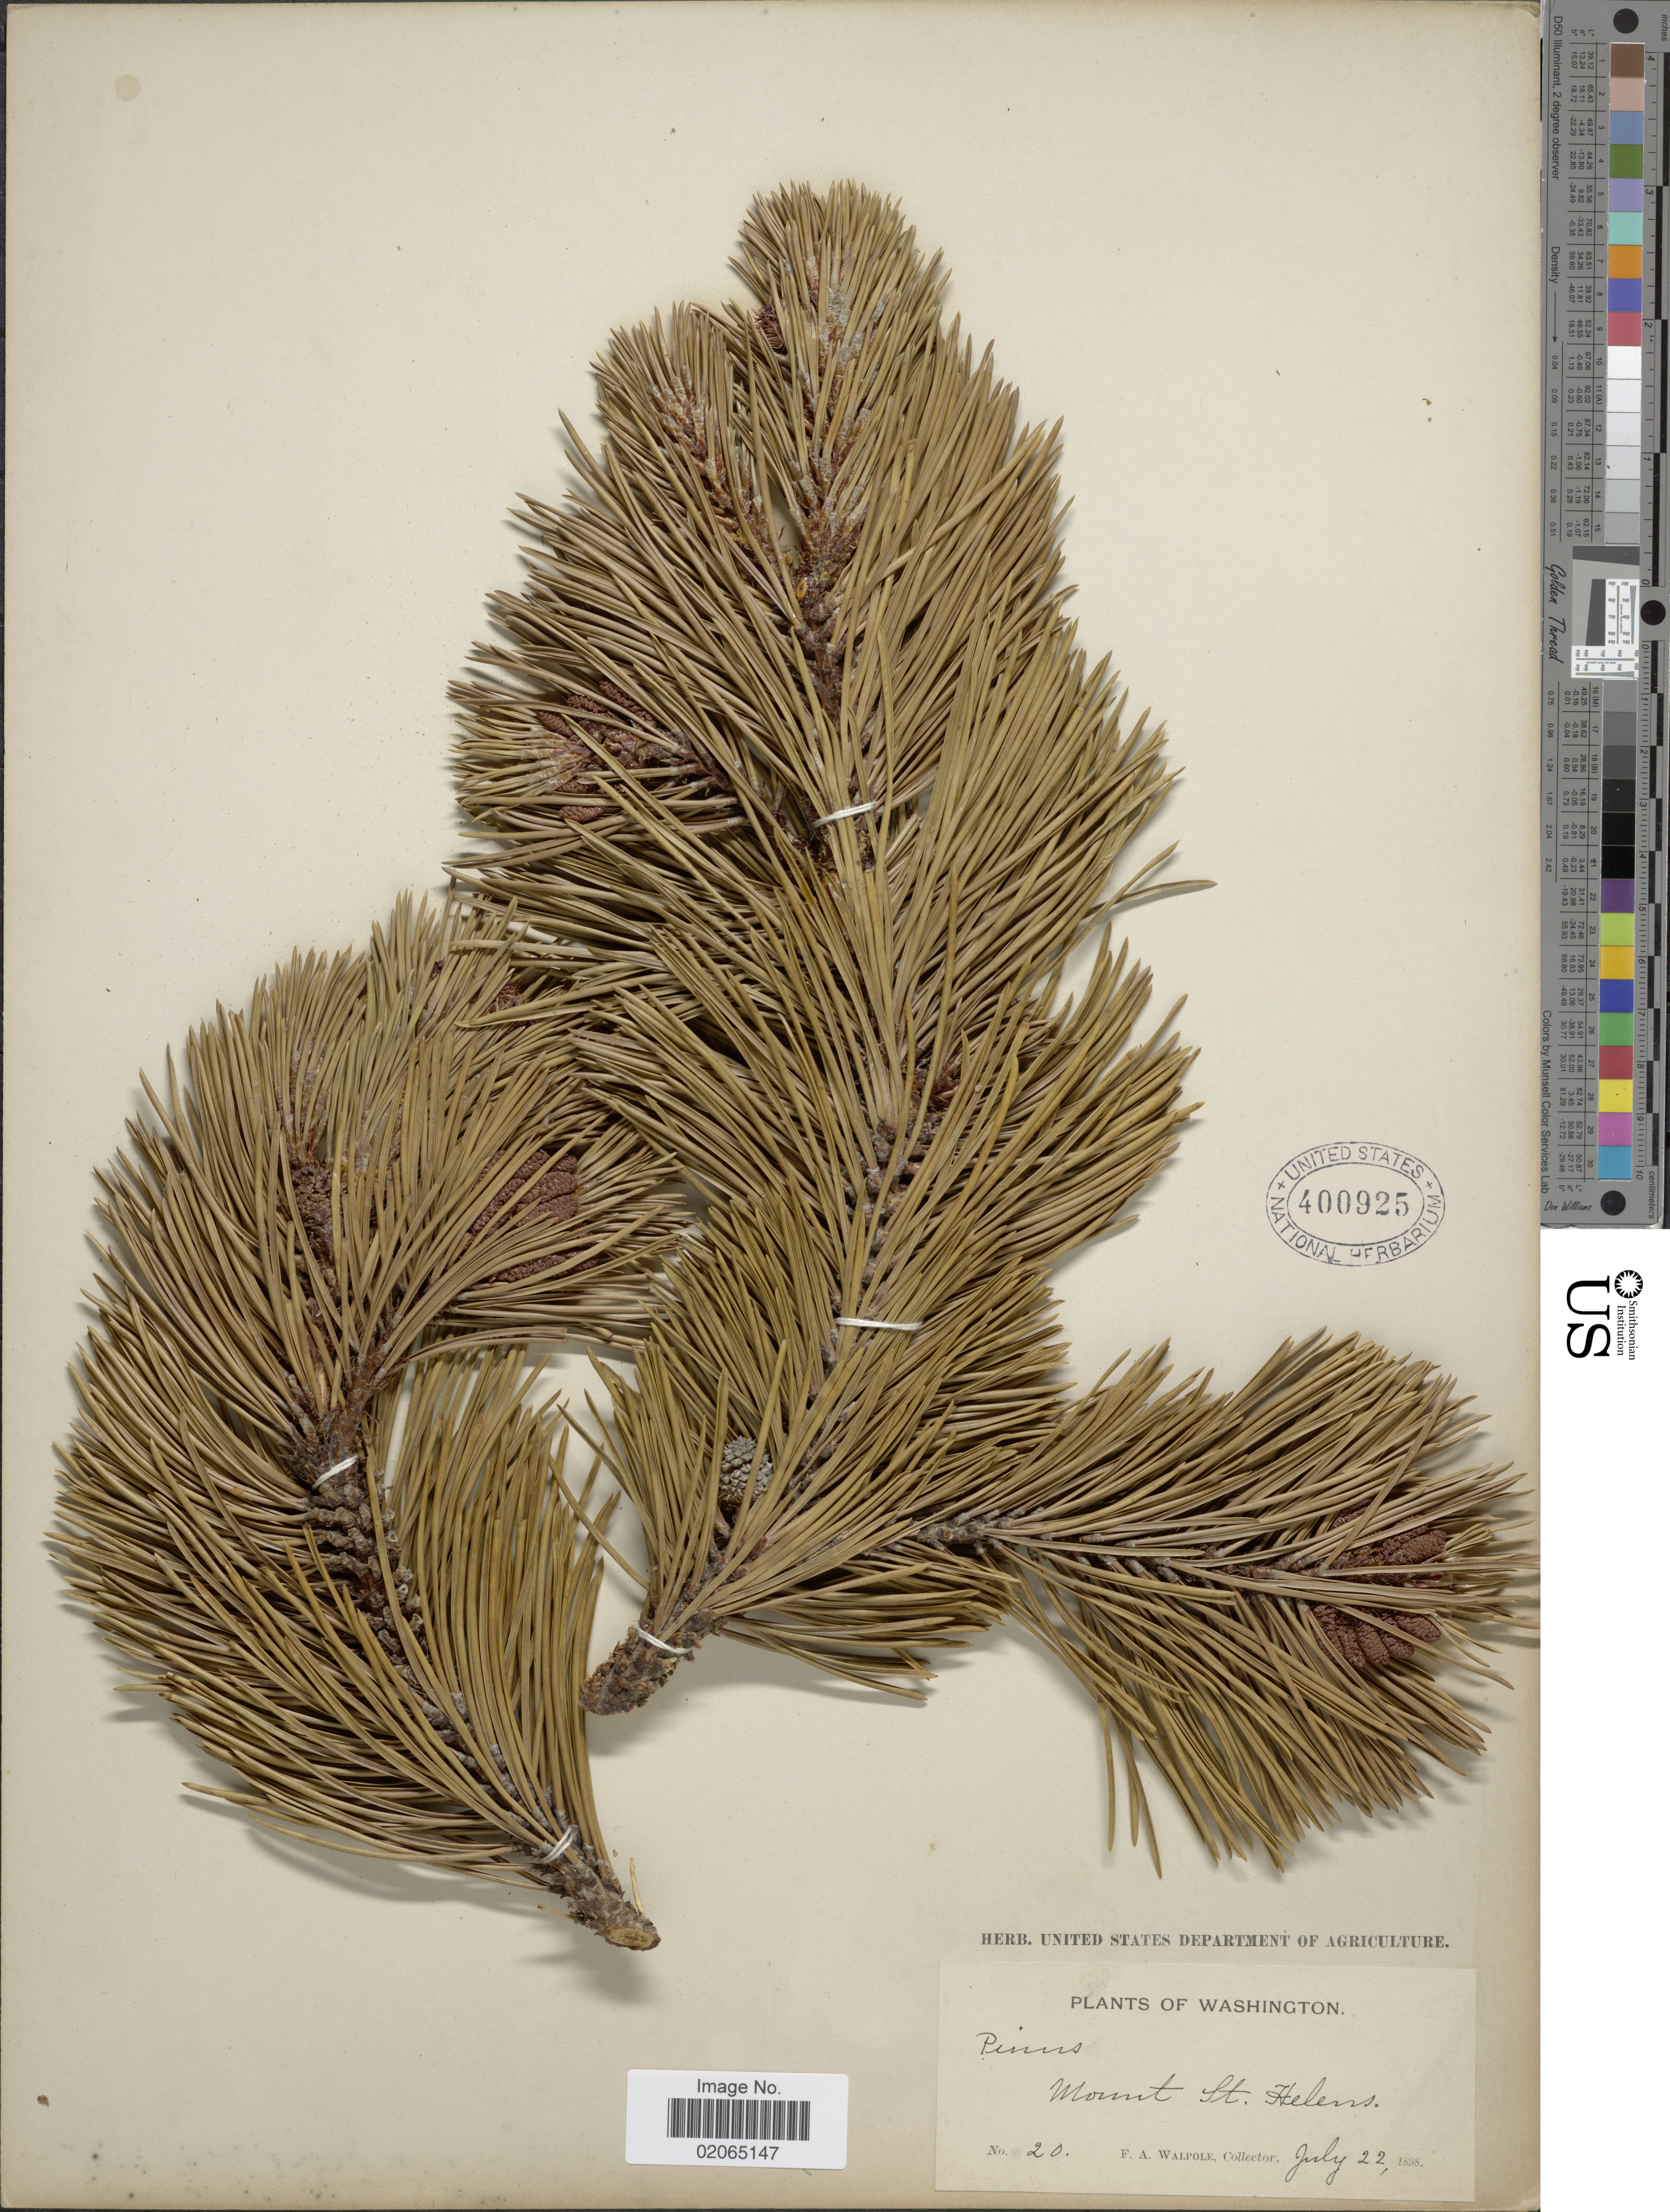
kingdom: Plantae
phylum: Tracheophyta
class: Pinopsida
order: Pinales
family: Pinaceae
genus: Pinus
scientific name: Pinus sp.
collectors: F. Walpole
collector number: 20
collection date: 1898-07-22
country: United States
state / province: Washington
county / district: Skamania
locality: Mount St. Helens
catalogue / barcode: US 400925